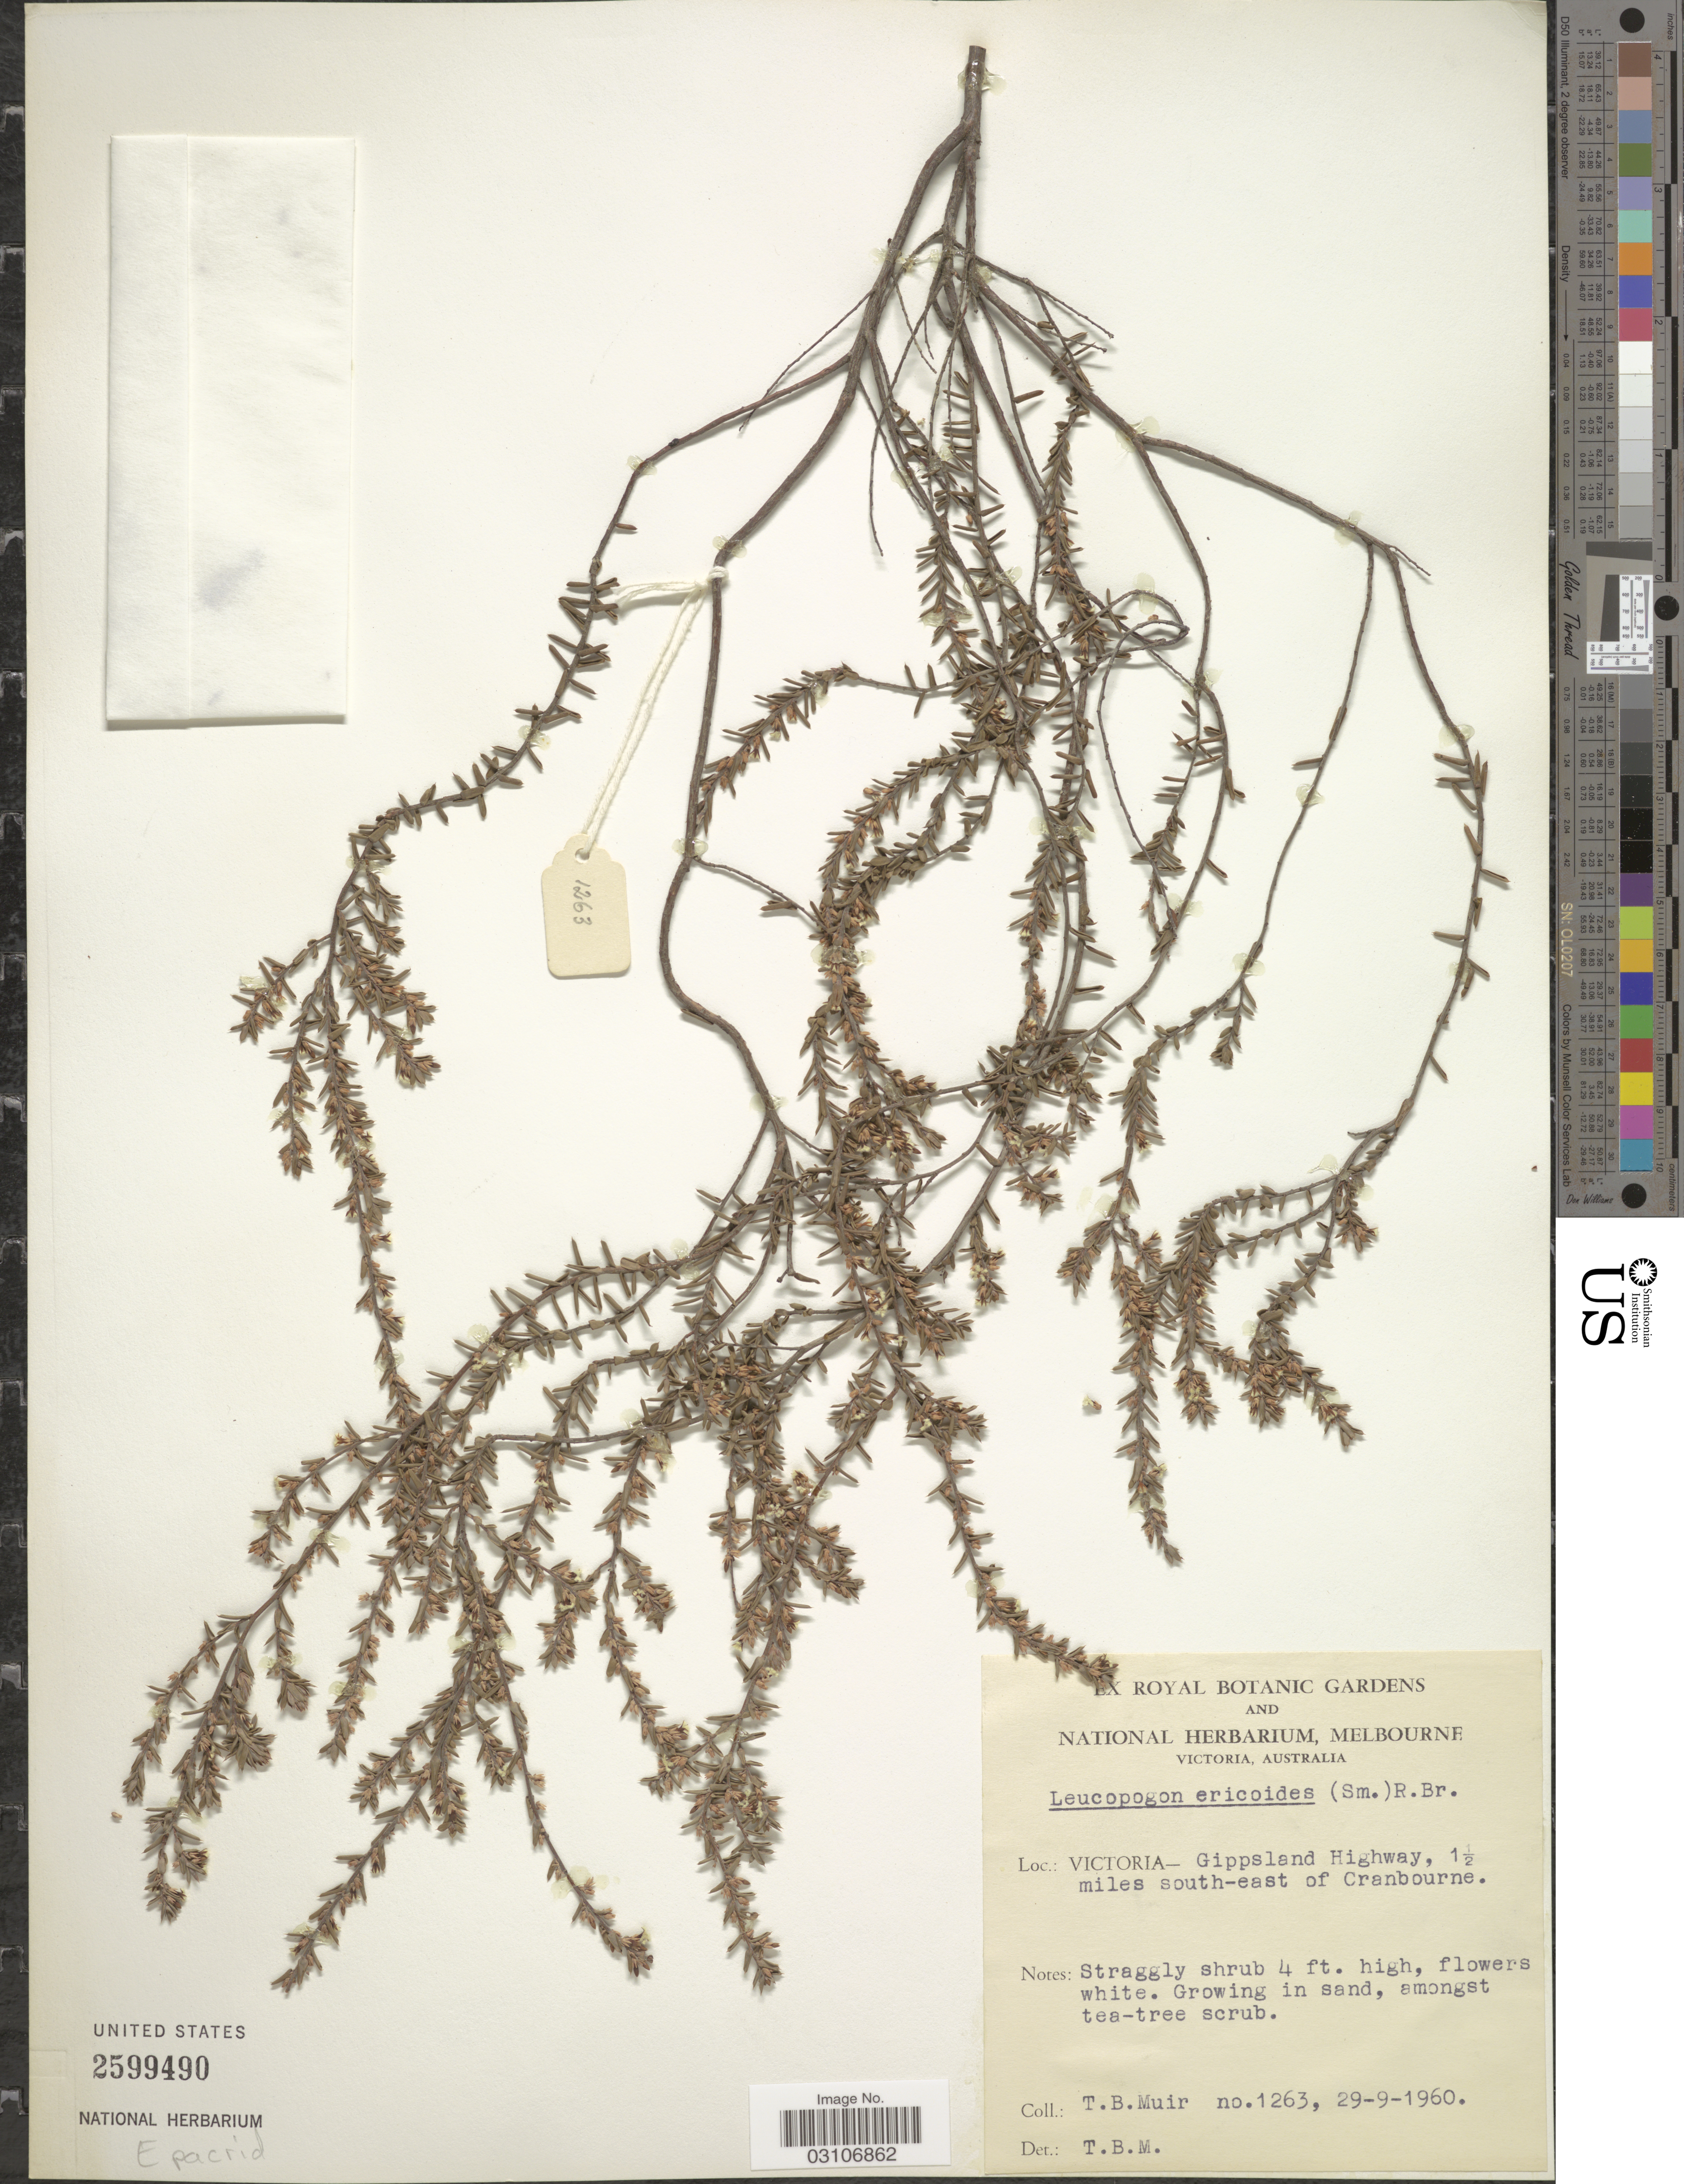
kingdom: Plantae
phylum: Tracheophyta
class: Magnoliopsida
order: Ericales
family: Ericaceae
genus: Leucopogon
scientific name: Leucopogon ericoides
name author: R. Br.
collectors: T. Muir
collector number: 1263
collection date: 1960-09-29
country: Australia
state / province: Victoria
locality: Victoria - Gippsland Highway, 1½ miles south-east of Cranbourne.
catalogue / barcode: US 2599490